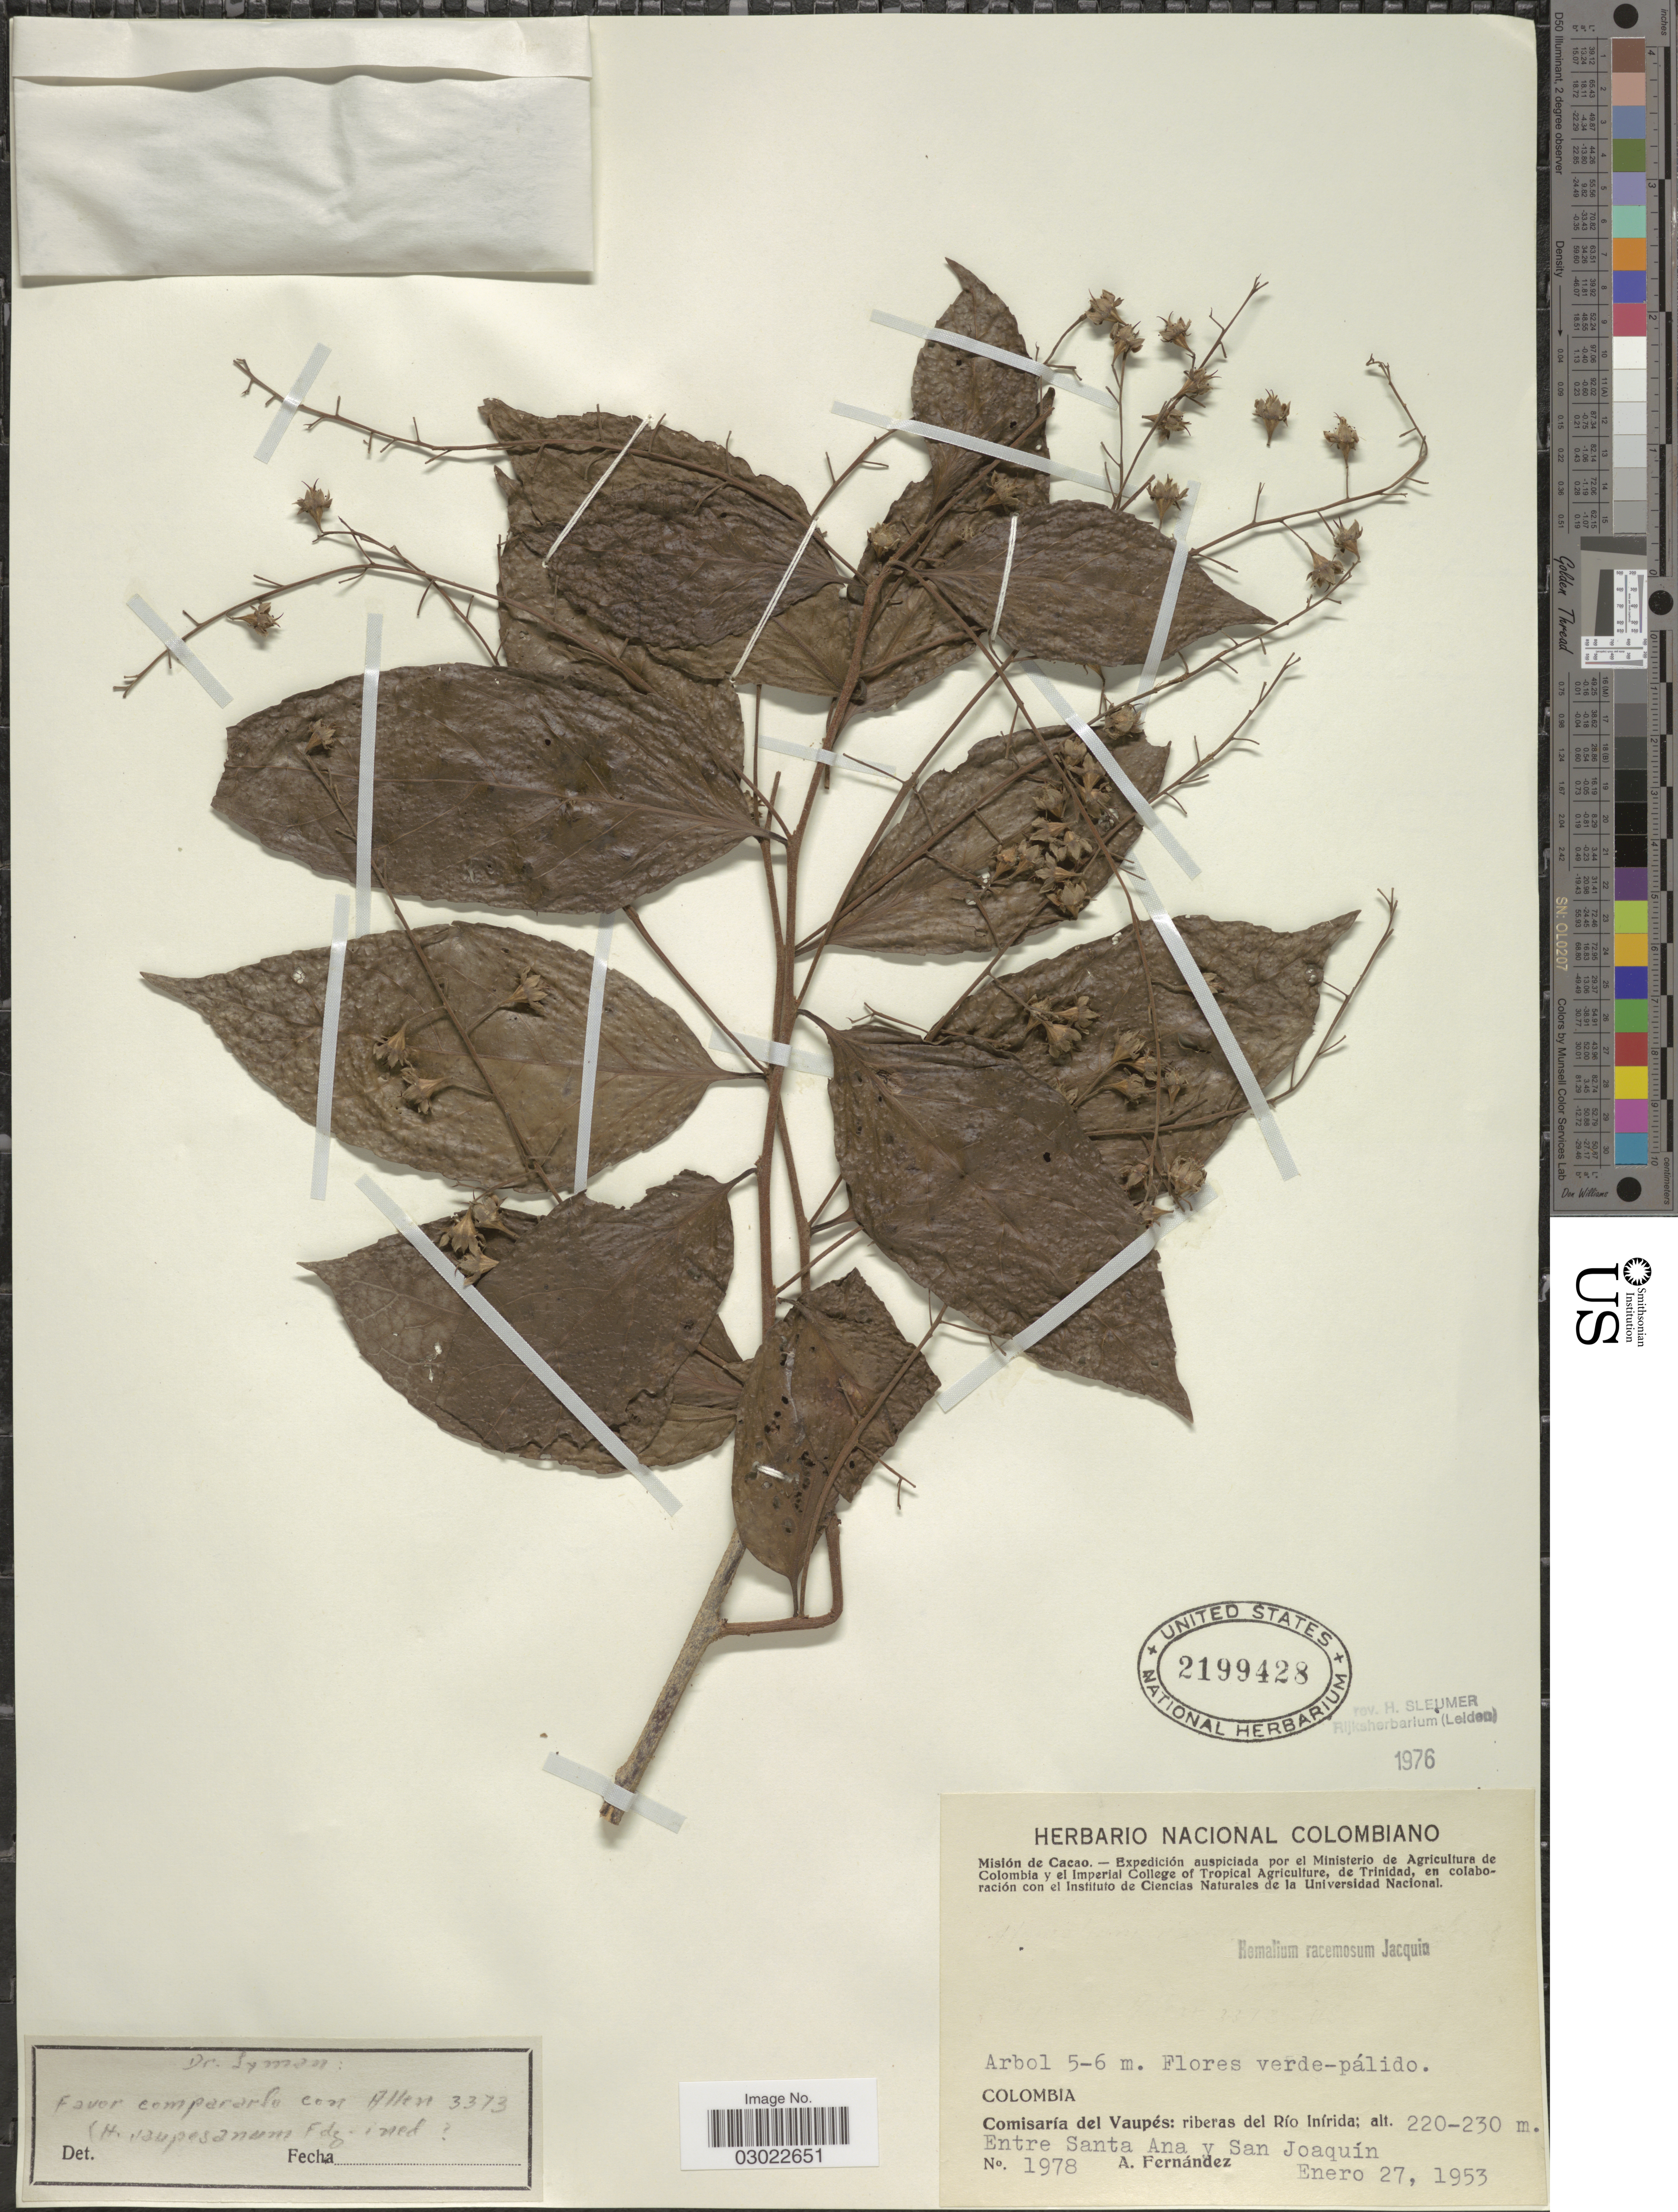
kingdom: Plantae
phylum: Tracheophyta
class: Magnoliopsida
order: Malpighiales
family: Salicaceae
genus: Homalium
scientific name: Homalium racemosum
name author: Jacq.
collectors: A. Fernández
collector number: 1978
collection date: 1953-01-27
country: Colombia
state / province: Vaupés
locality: Misión de Cacao. Comisaría del Vaupés: ribeiras del Río Inírida; Entre Santa Ana y San Joaquín.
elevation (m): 220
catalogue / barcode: US 2199428